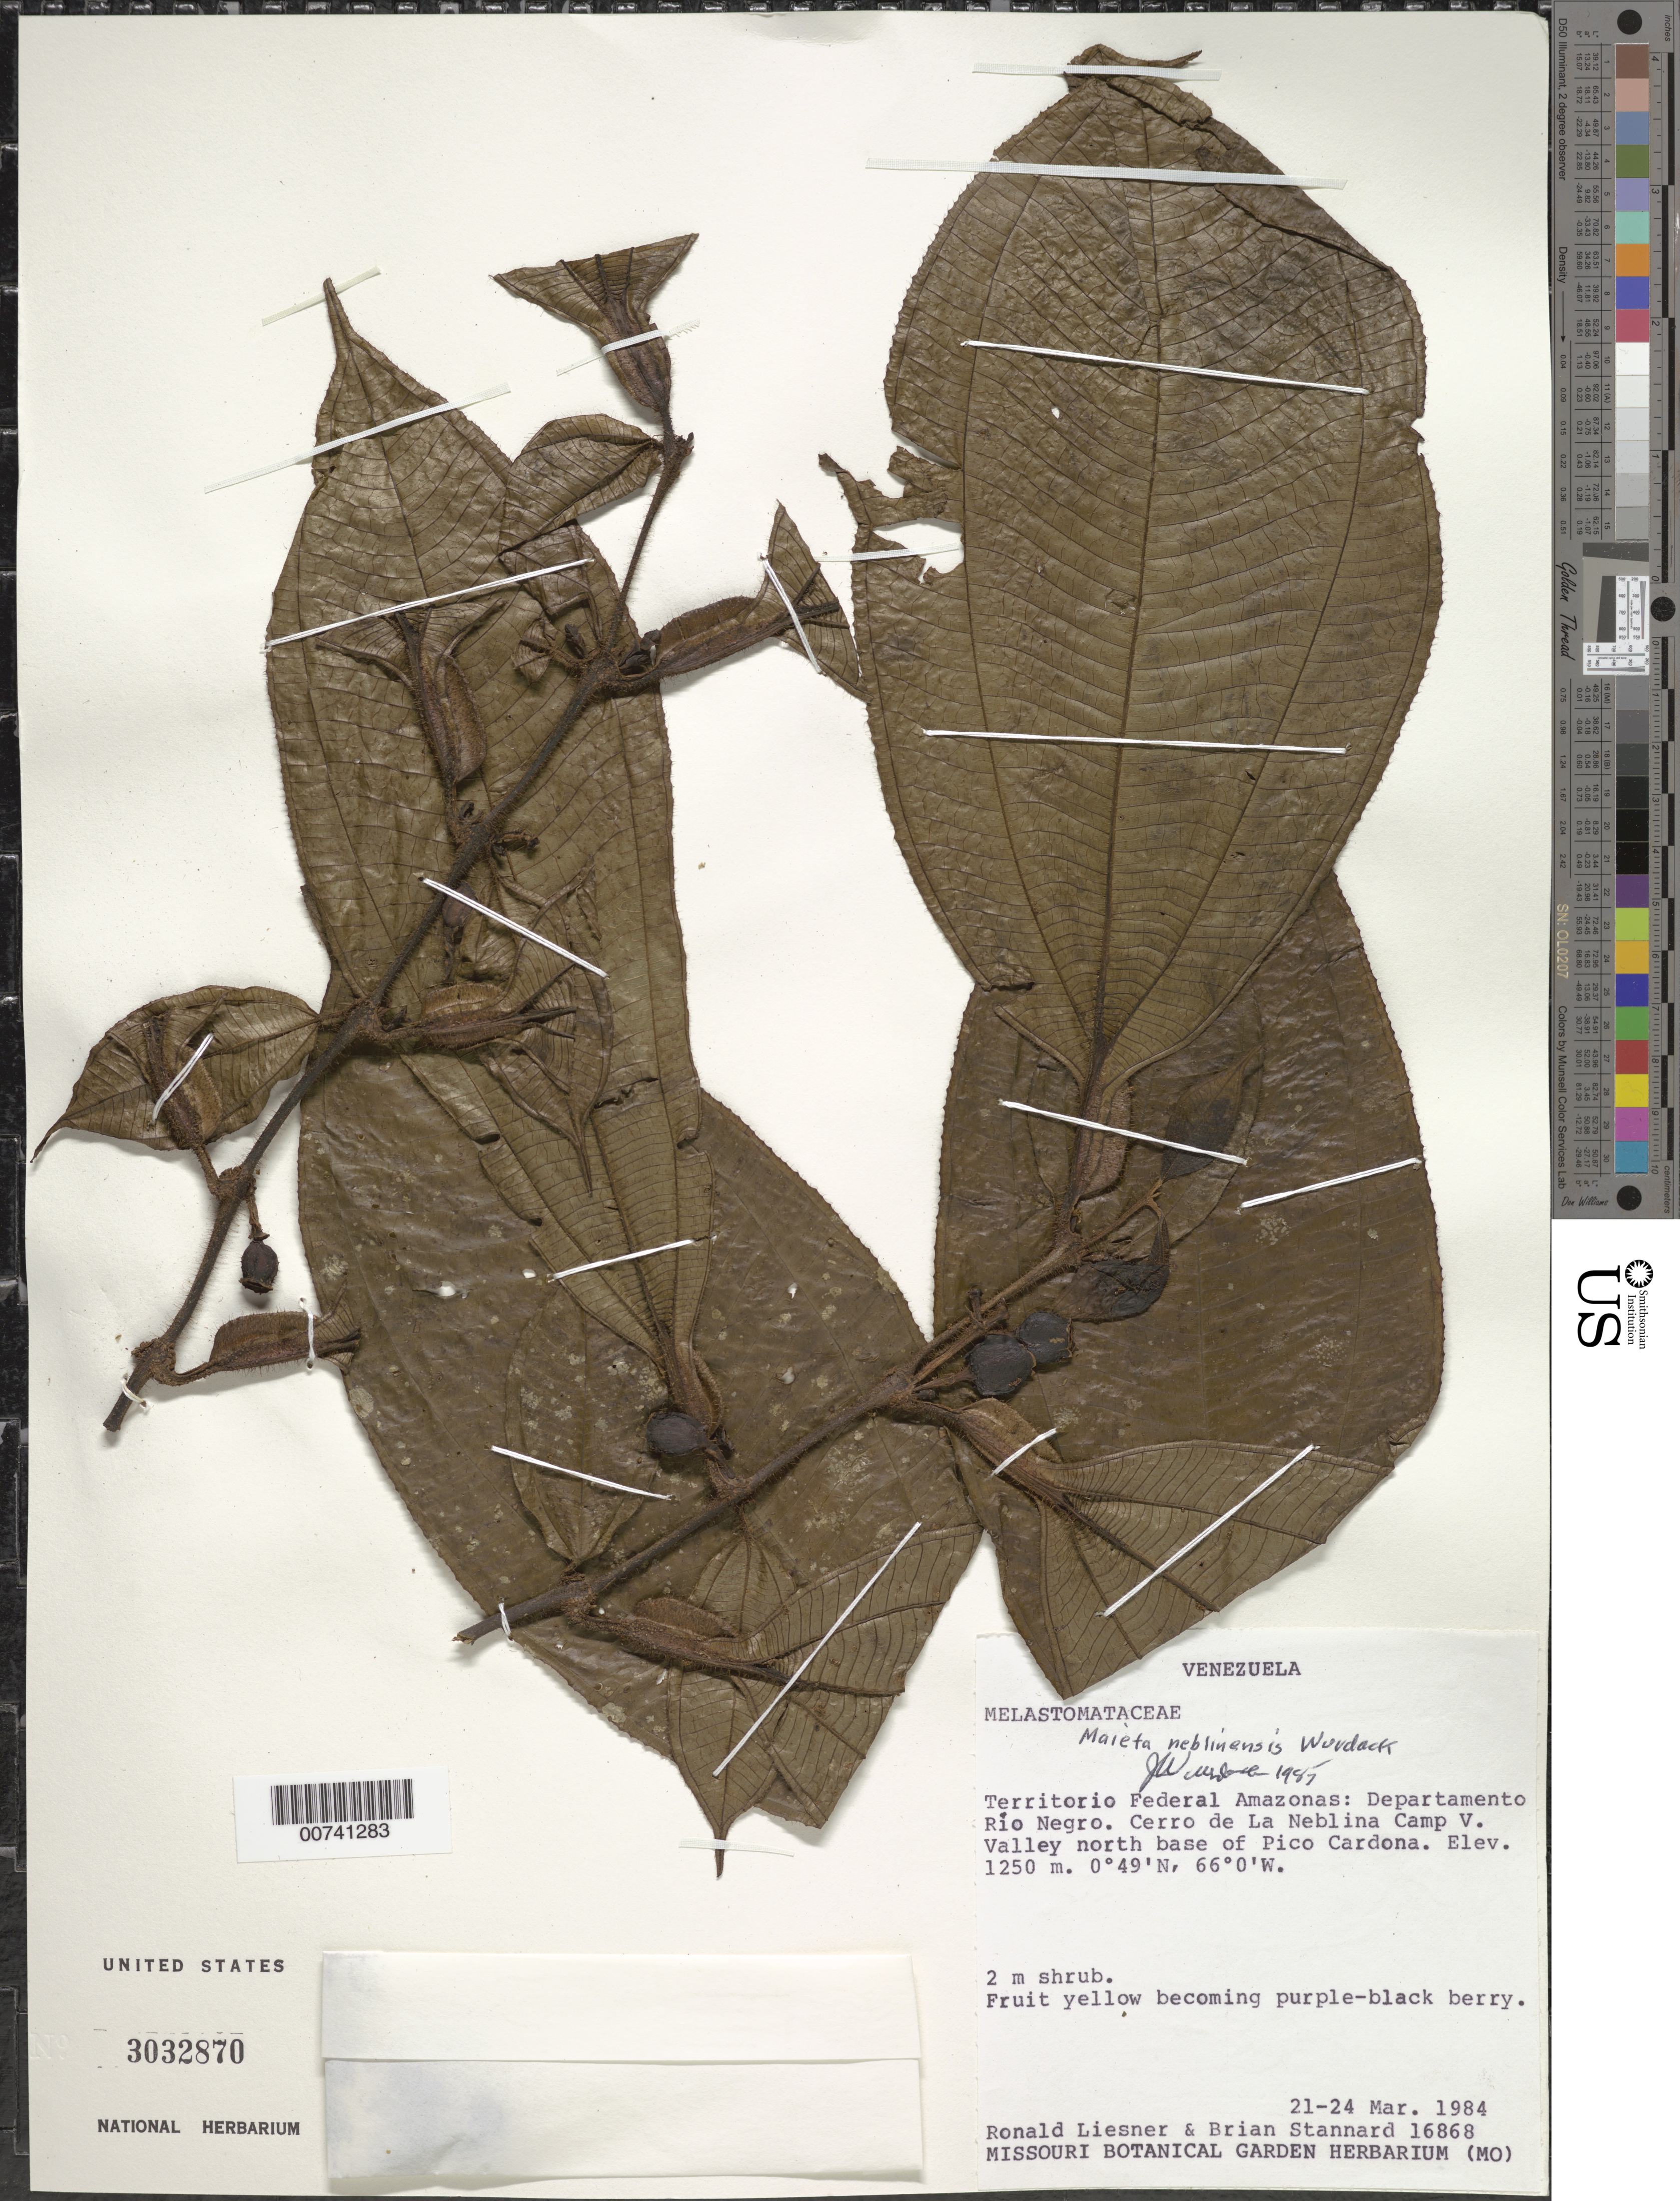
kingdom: Plantae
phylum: Tracheophyta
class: Magnoliopsida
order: Myrtales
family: Melastomataceae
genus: Miconia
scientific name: Miconia alatiflora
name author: Michelang.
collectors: R. L. Liesner & B. L. Stannard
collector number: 16868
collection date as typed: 21-Mar-84 to 24-Mar-84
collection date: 1984-03-21/1984-03-24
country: Venezuela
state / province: Amazonas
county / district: Río Negro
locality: Cerro de La Neblina Base Camp V, north base of Pico Cardona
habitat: Valley north base of Pico Cardona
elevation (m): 1250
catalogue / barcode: US 3032870